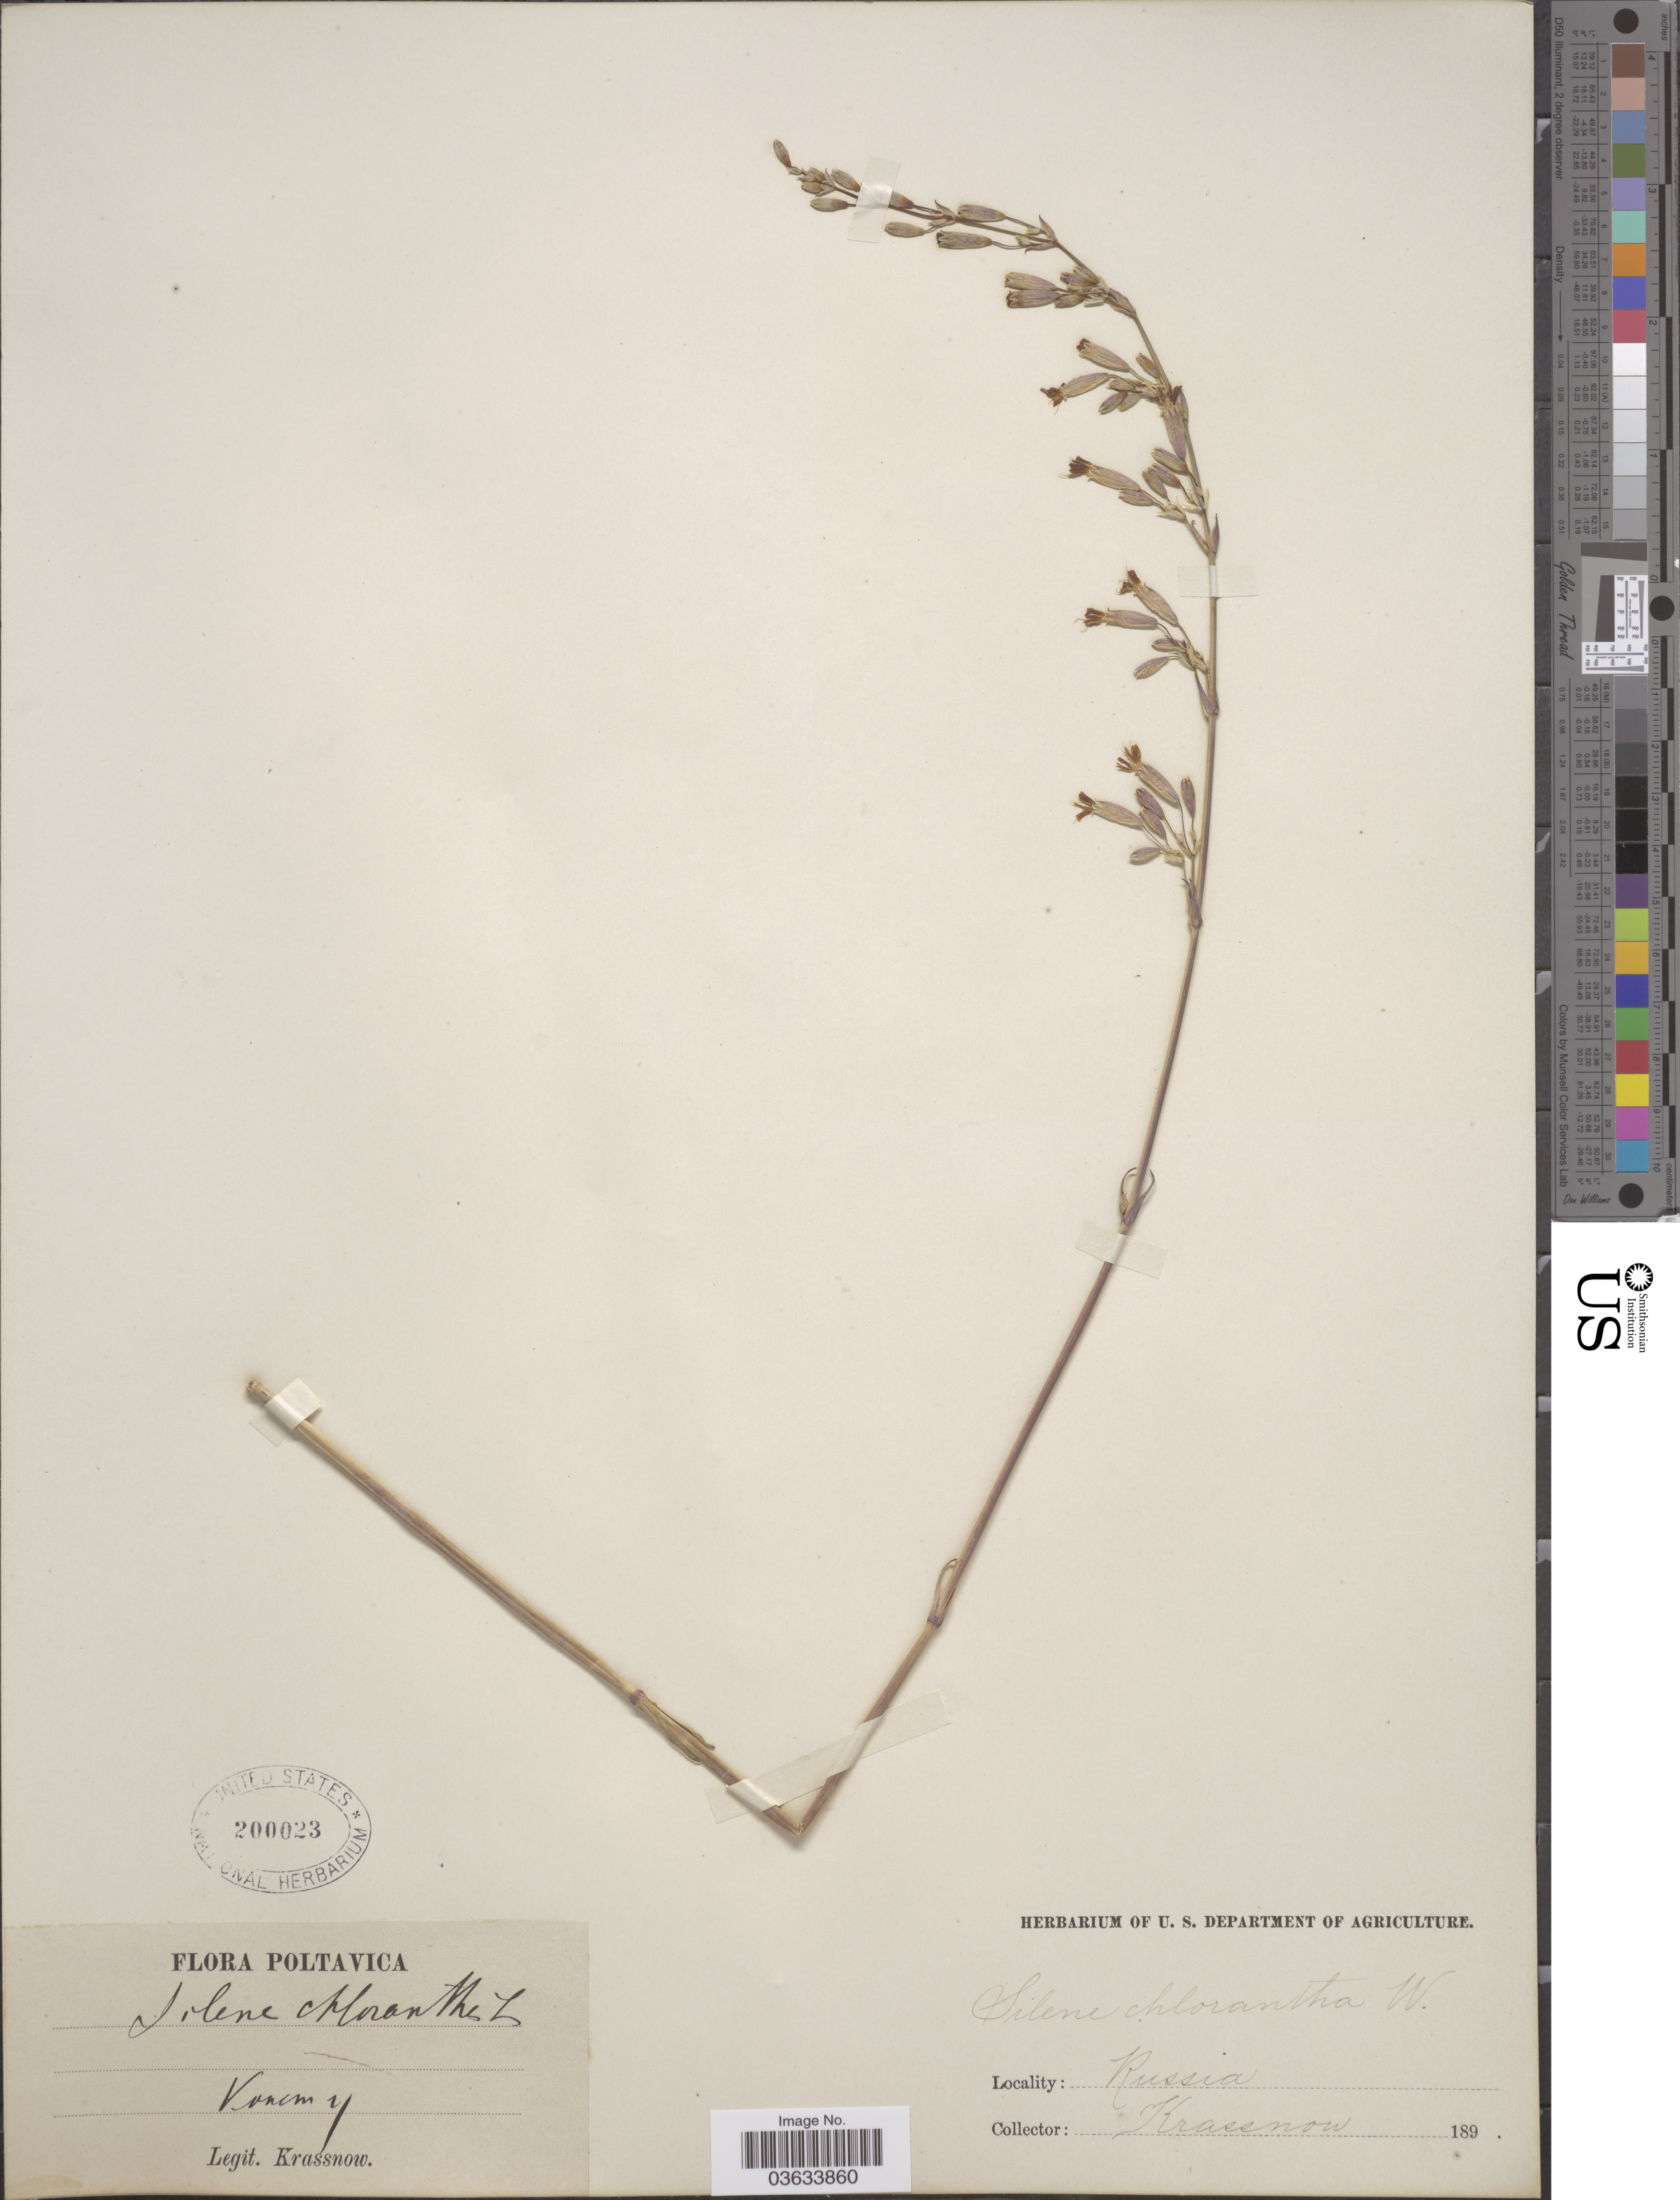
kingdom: Plantae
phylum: Tracheophyta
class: Magnoliopsida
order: Caryophyllales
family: Caryophyllaceae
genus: Silene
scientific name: Silene chlorantha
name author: (Willd.) Ehrh.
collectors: -. Krassnow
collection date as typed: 189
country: Ukraine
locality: Poltavica. Vonamy [interpreted].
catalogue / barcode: US 200023